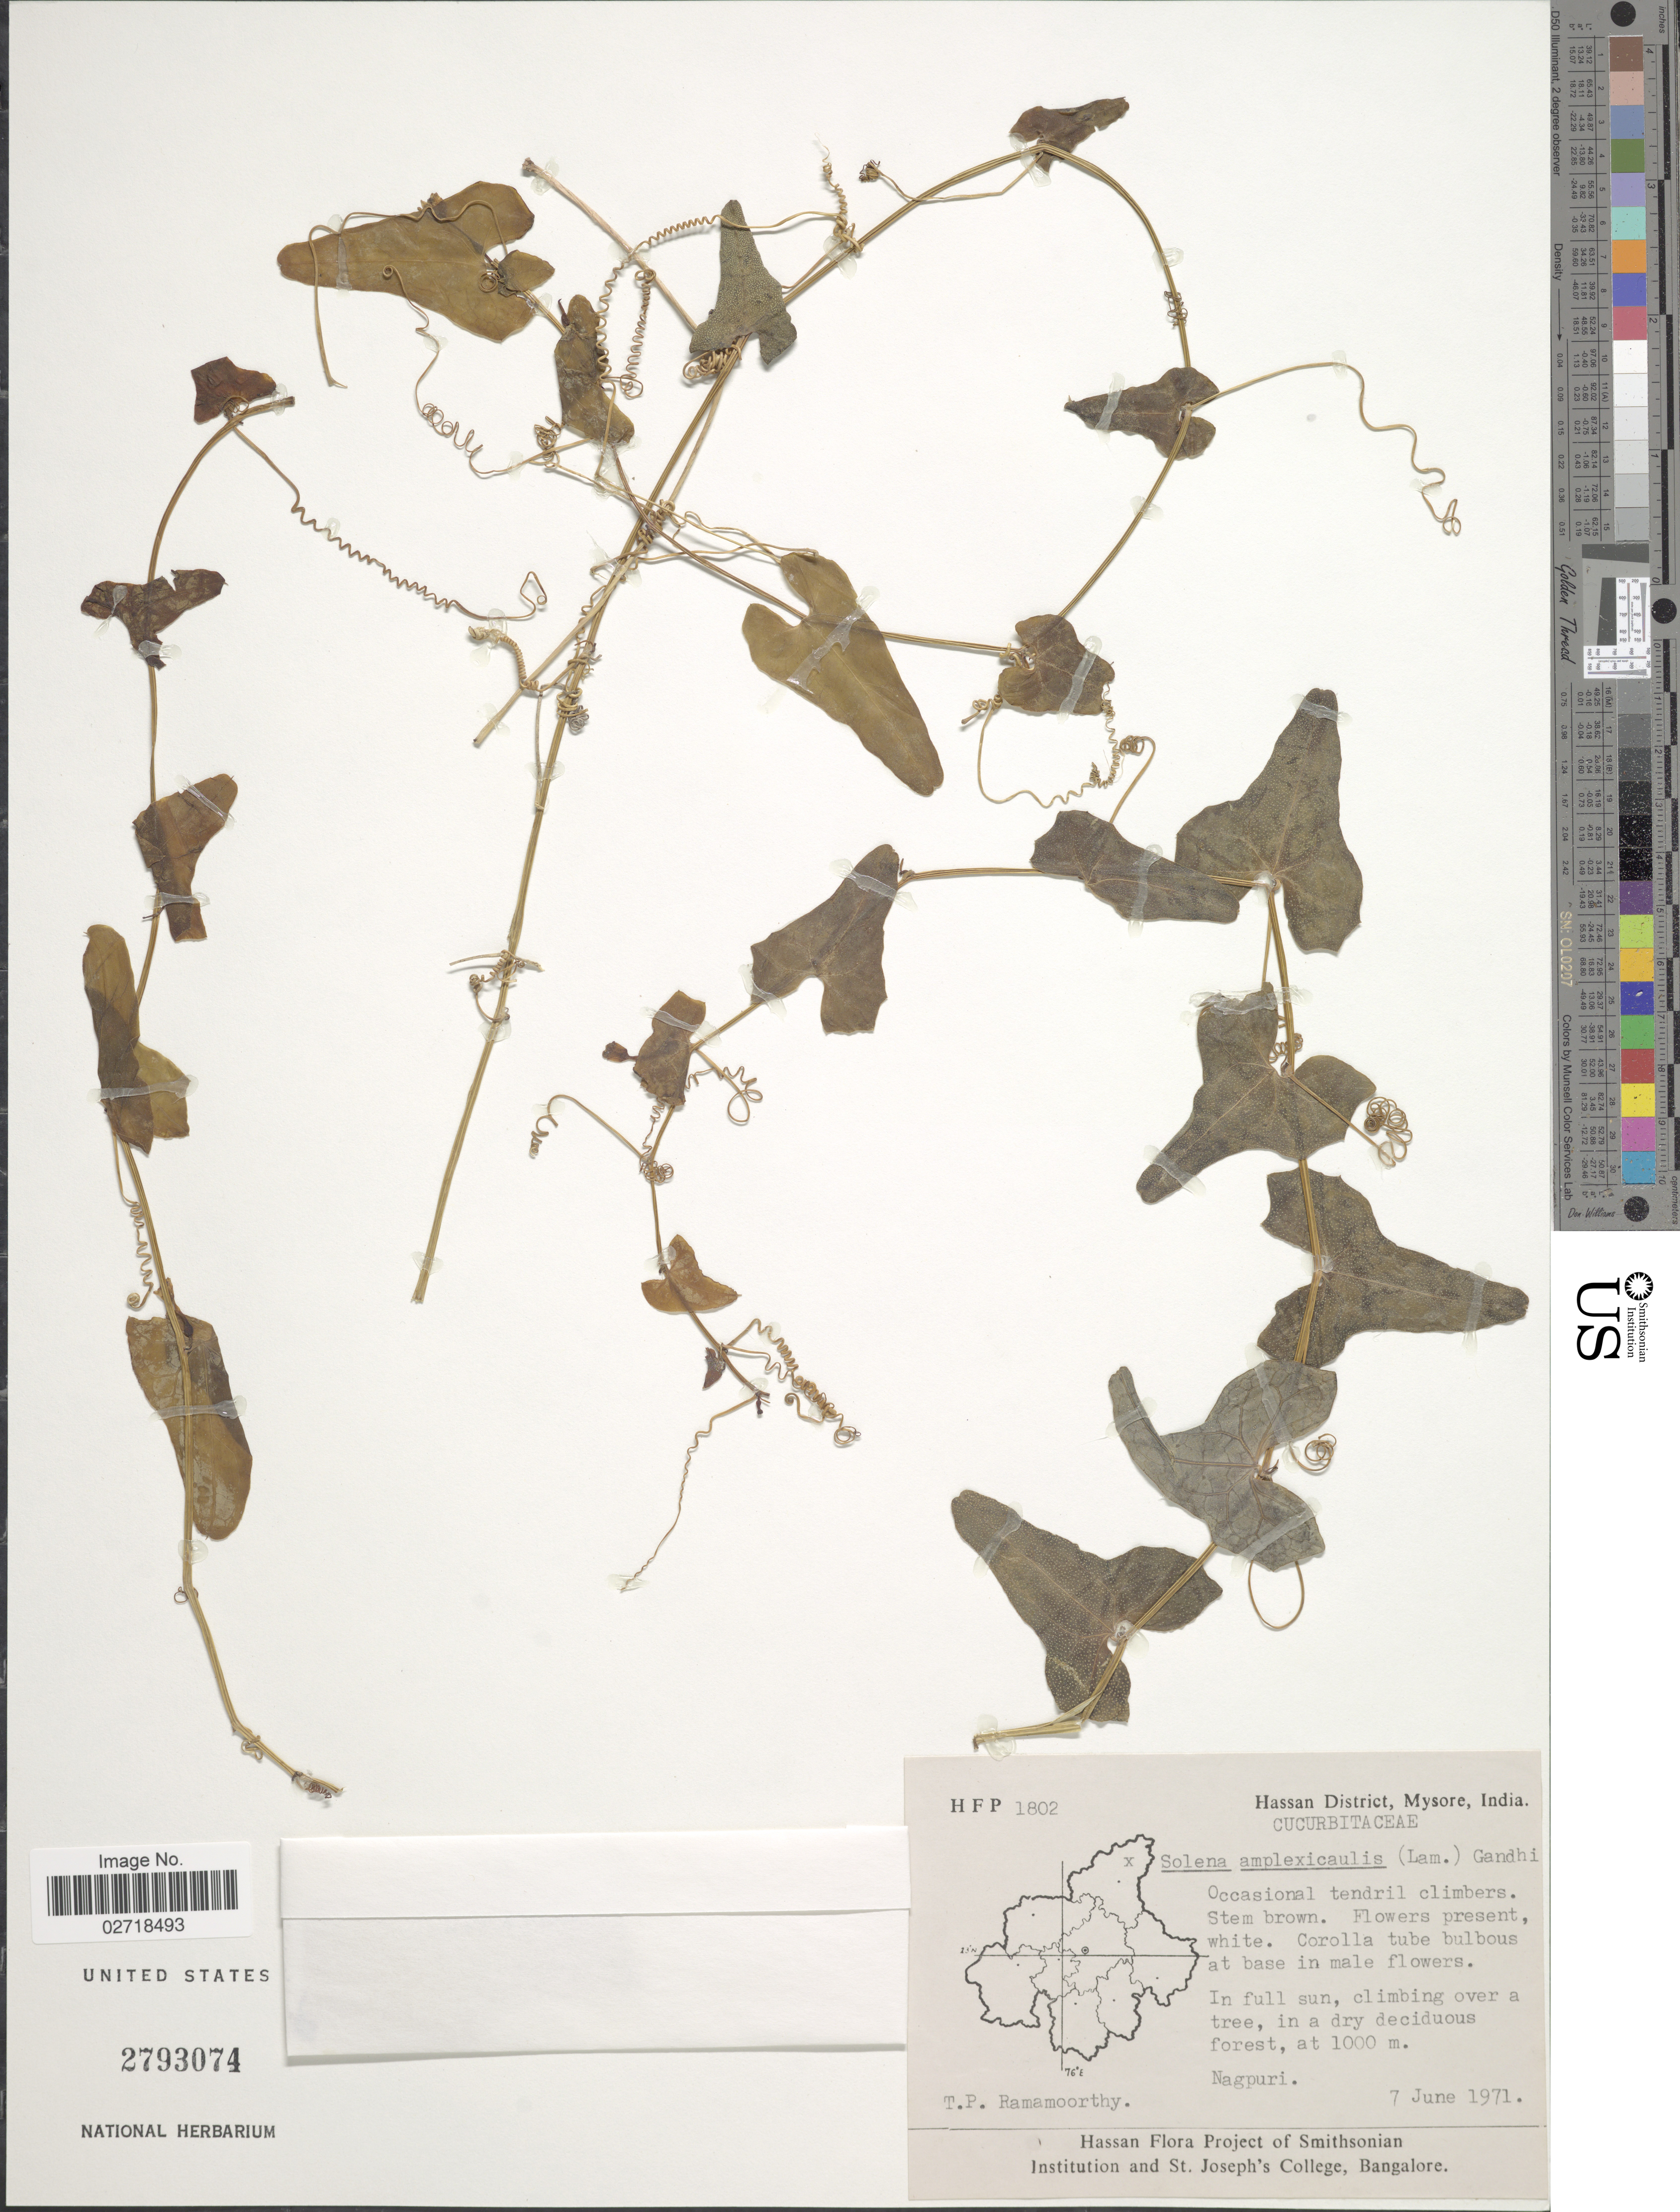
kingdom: Plantae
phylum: Tracheophyta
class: Magnoliopsida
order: Cucurbitales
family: Cucurbitaceae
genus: Solena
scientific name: Solena amplexicaulis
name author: (Lam.) Gandhi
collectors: T. P. Ramamoorthy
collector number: HFP 1802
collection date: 1971-06-07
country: India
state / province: Karnataka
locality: Hassan District, Mysore, India, Nagpuri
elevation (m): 1000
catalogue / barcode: US 2793074